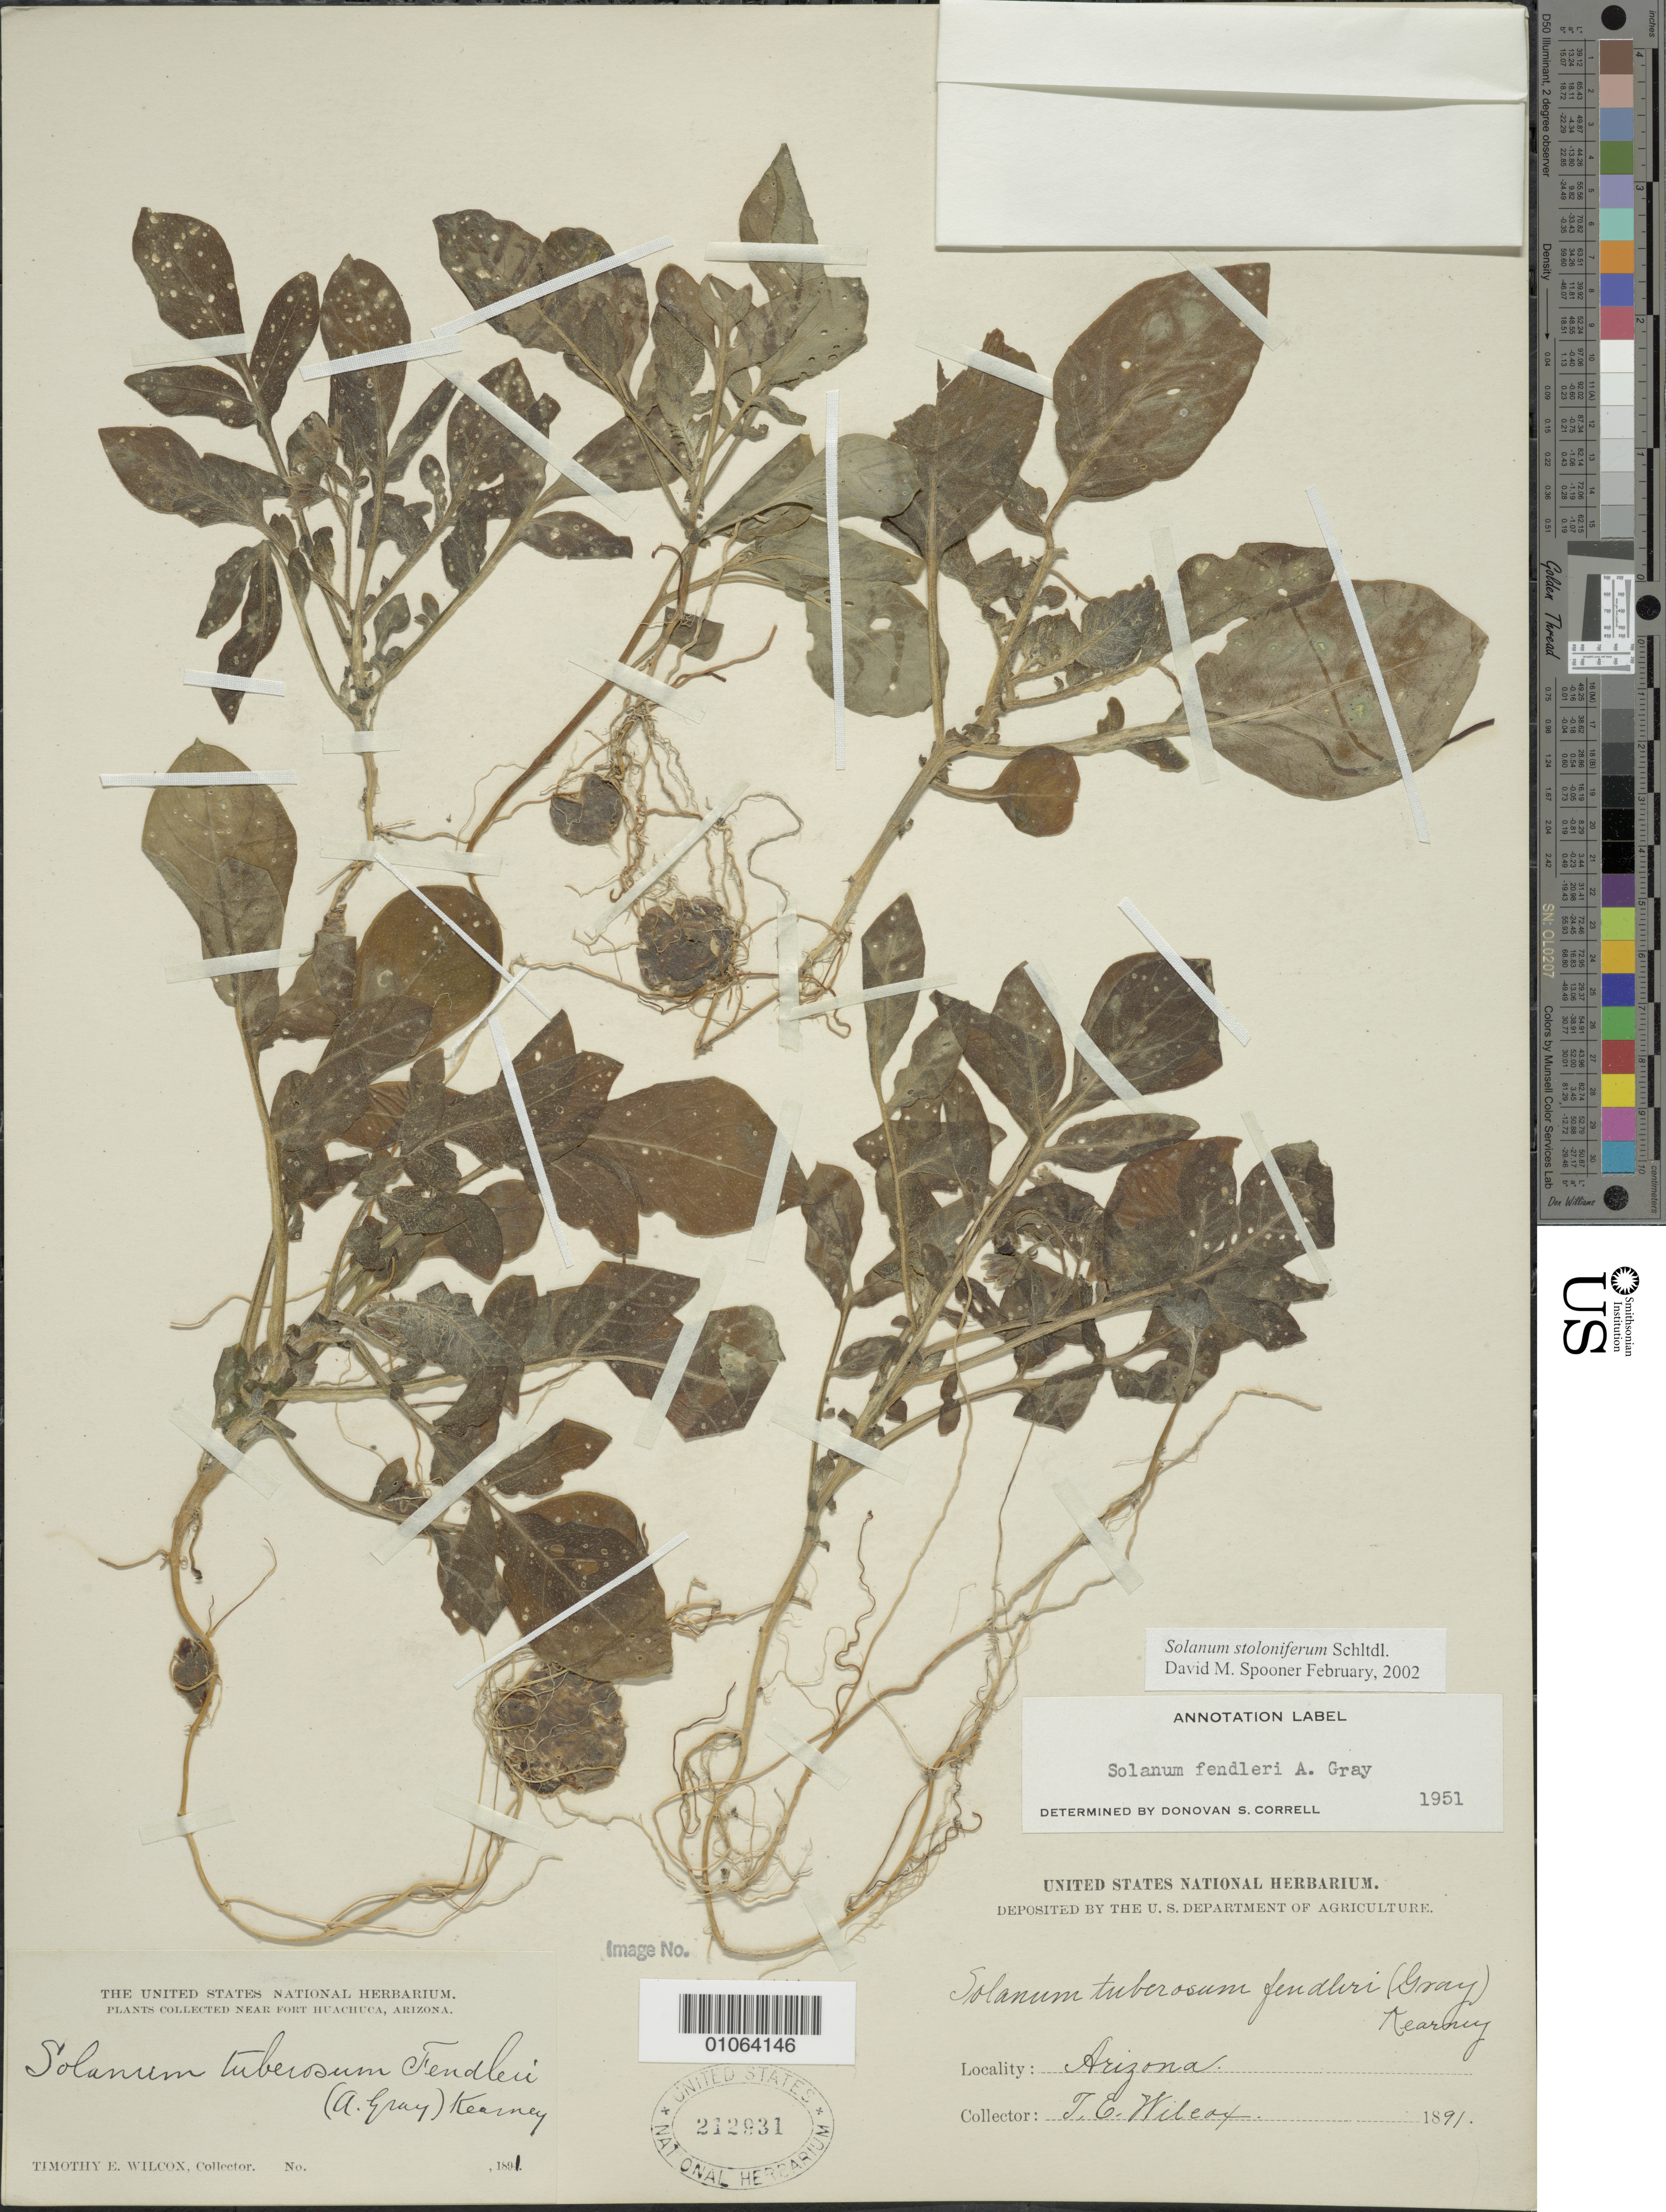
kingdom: Plantae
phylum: Tracheophyta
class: Magnoliopsida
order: Solanales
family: Solanaceae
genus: Solanum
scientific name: Solanum stoloniferum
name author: Schltdl.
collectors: T. E. Wilcox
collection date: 1891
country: United States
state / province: Arizona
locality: Near Fort Huachuca.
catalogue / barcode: US 212931